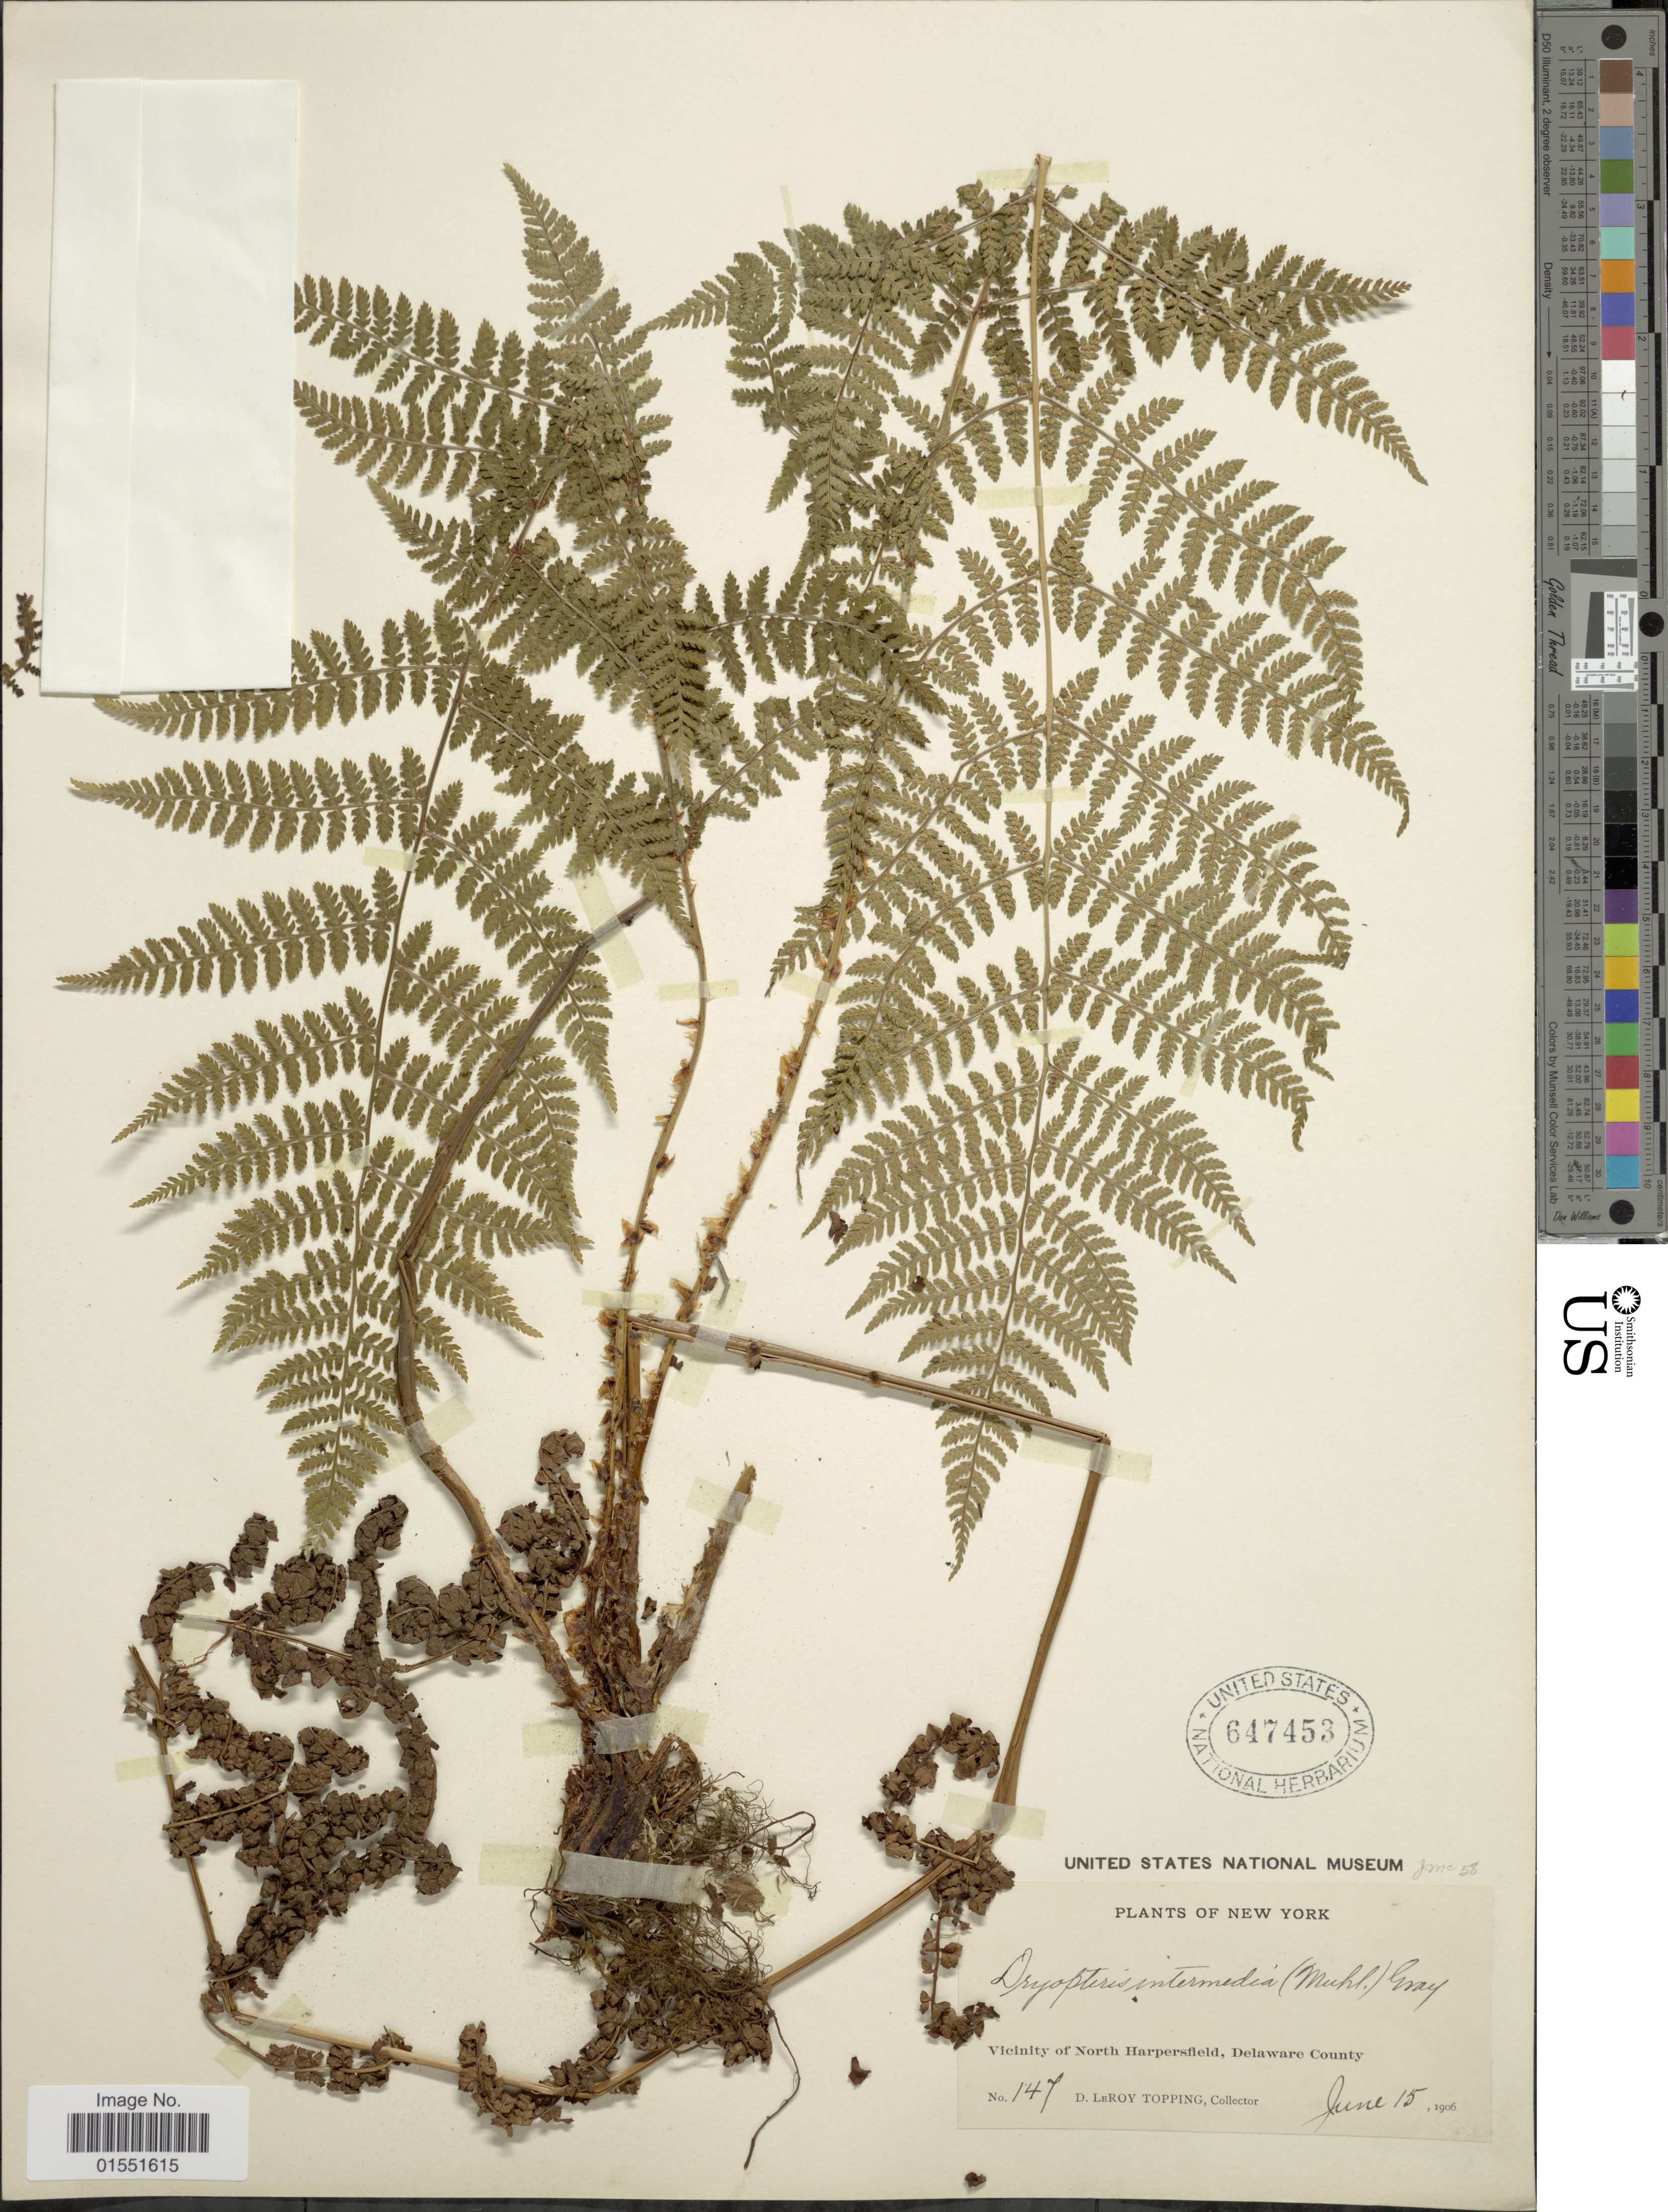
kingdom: Plantae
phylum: Tracheophyta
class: Polypodiopsida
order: Polypodiales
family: Dryopteridaceae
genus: Dryopteris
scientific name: Dryopteris intermedia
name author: (Muhl.) A. Gray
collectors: D. L. Topping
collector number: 147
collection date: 1906-06-15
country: United States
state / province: New York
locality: Vicinity of North Harpersfield, Delaware County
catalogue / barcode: US 647453